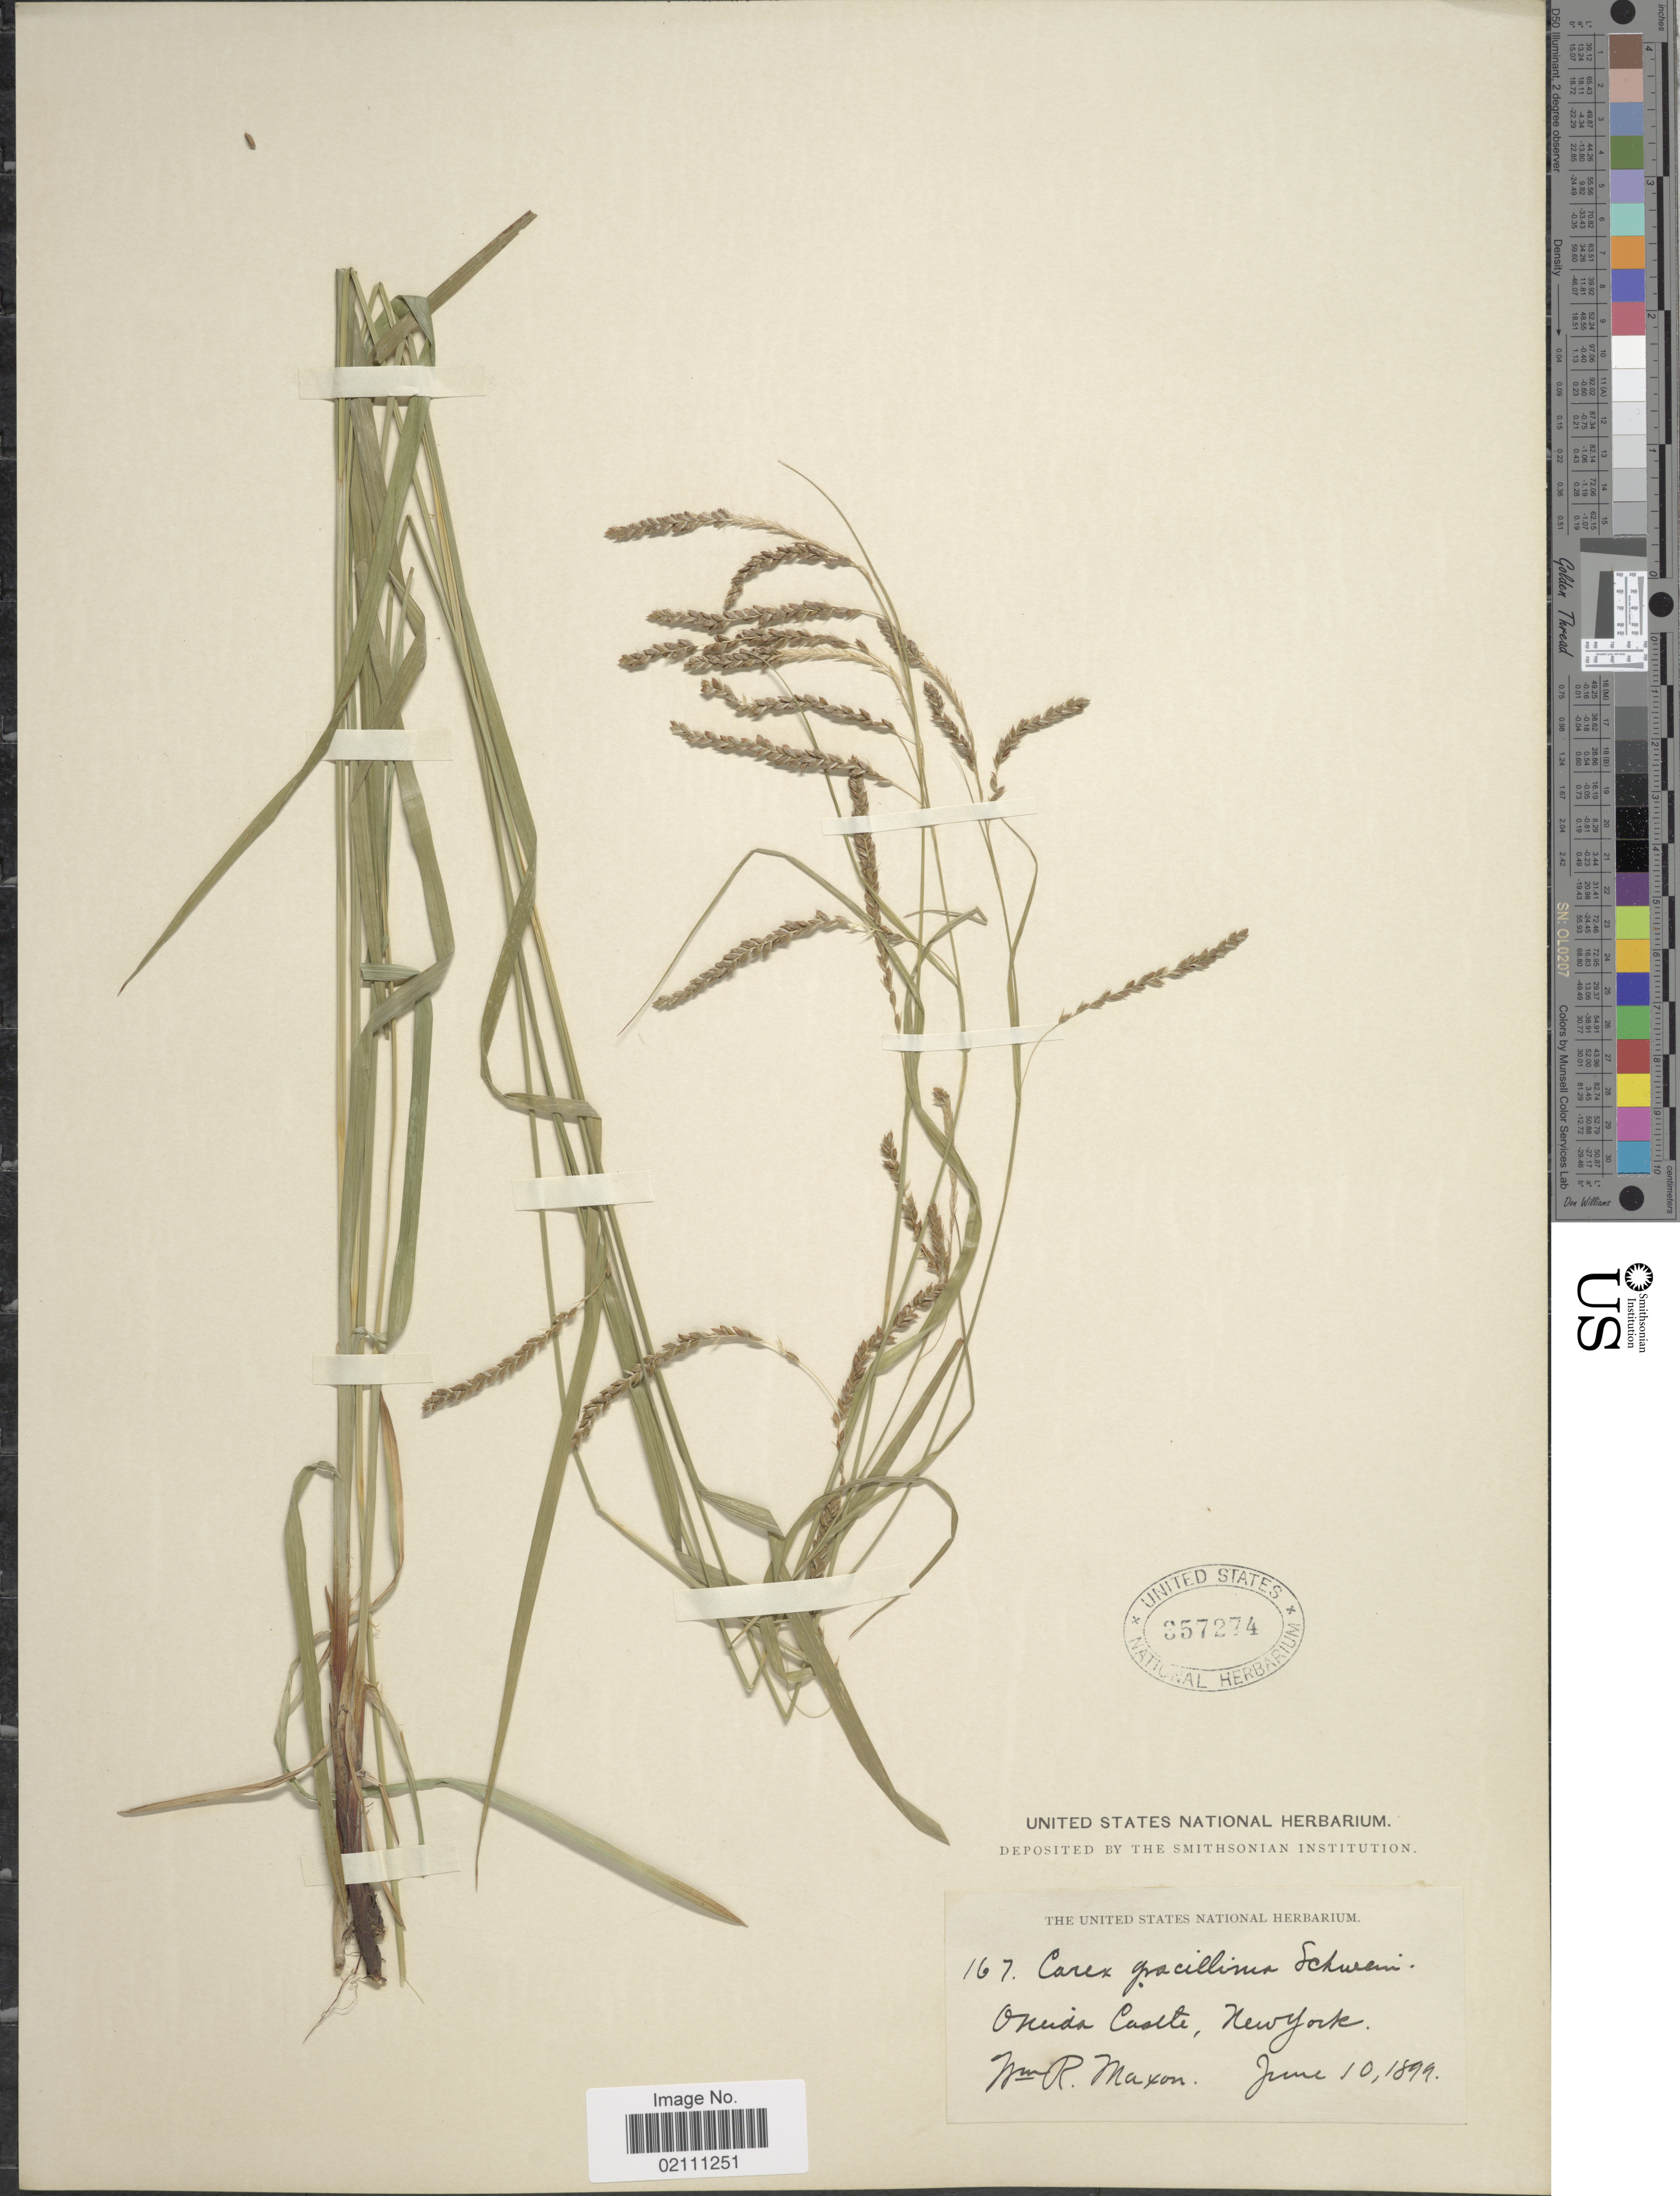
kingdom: Plantae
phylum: Tracheophyta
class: Liliopsida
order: Poales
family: Cyperaceae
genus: Carex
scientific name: Carex gracillima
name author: Schwein.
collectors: W. R. Maxon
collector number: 167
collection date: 1899-06-10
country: United States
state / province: New York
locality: Oneida Castle.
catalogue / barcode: US 357274